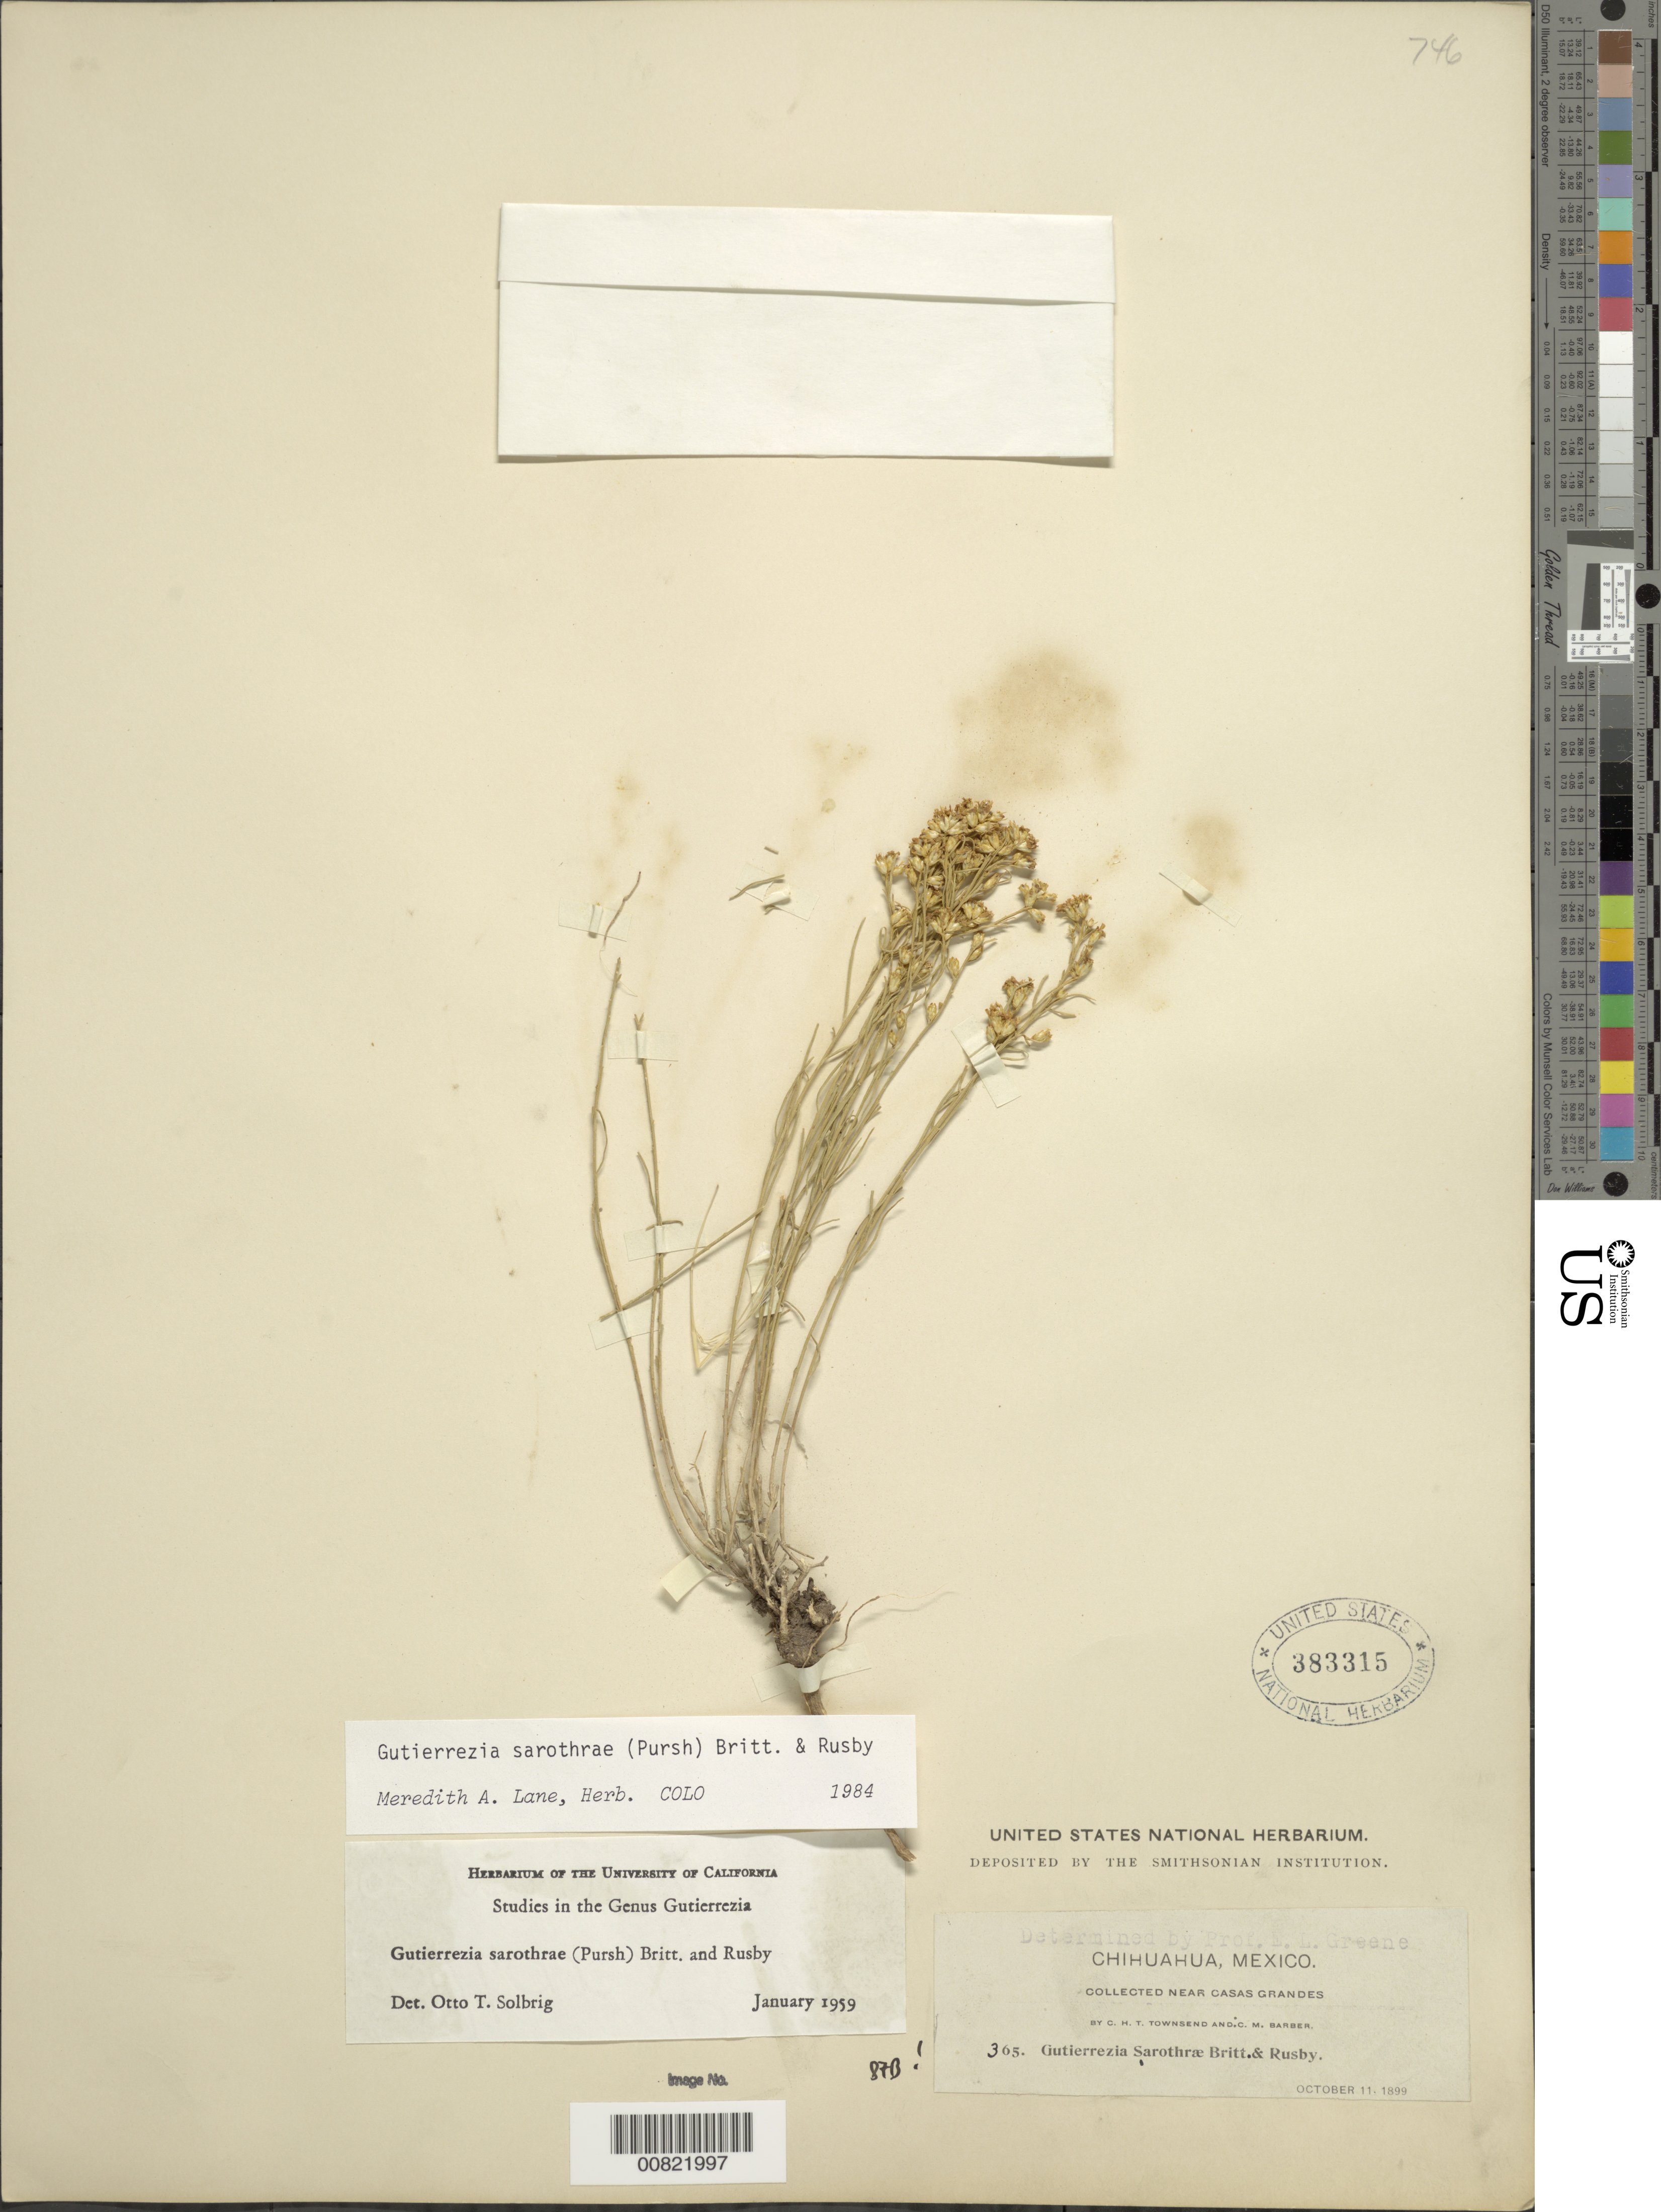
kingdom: Plantae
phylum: Tracheophyta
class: Magnoliopsida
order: Asterales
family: Asteraceae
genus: Gutierrezia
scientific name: Gutierrezia sarothrae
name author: (Pursh) Britton & Rusby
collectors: C. H. T. Townsend & C. Barber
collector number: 365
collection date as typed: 11 Oct 1899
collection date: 1899-10-11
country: Mexico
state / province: Chihuahua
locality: Near Casas Grandes.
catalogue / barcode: US 383315